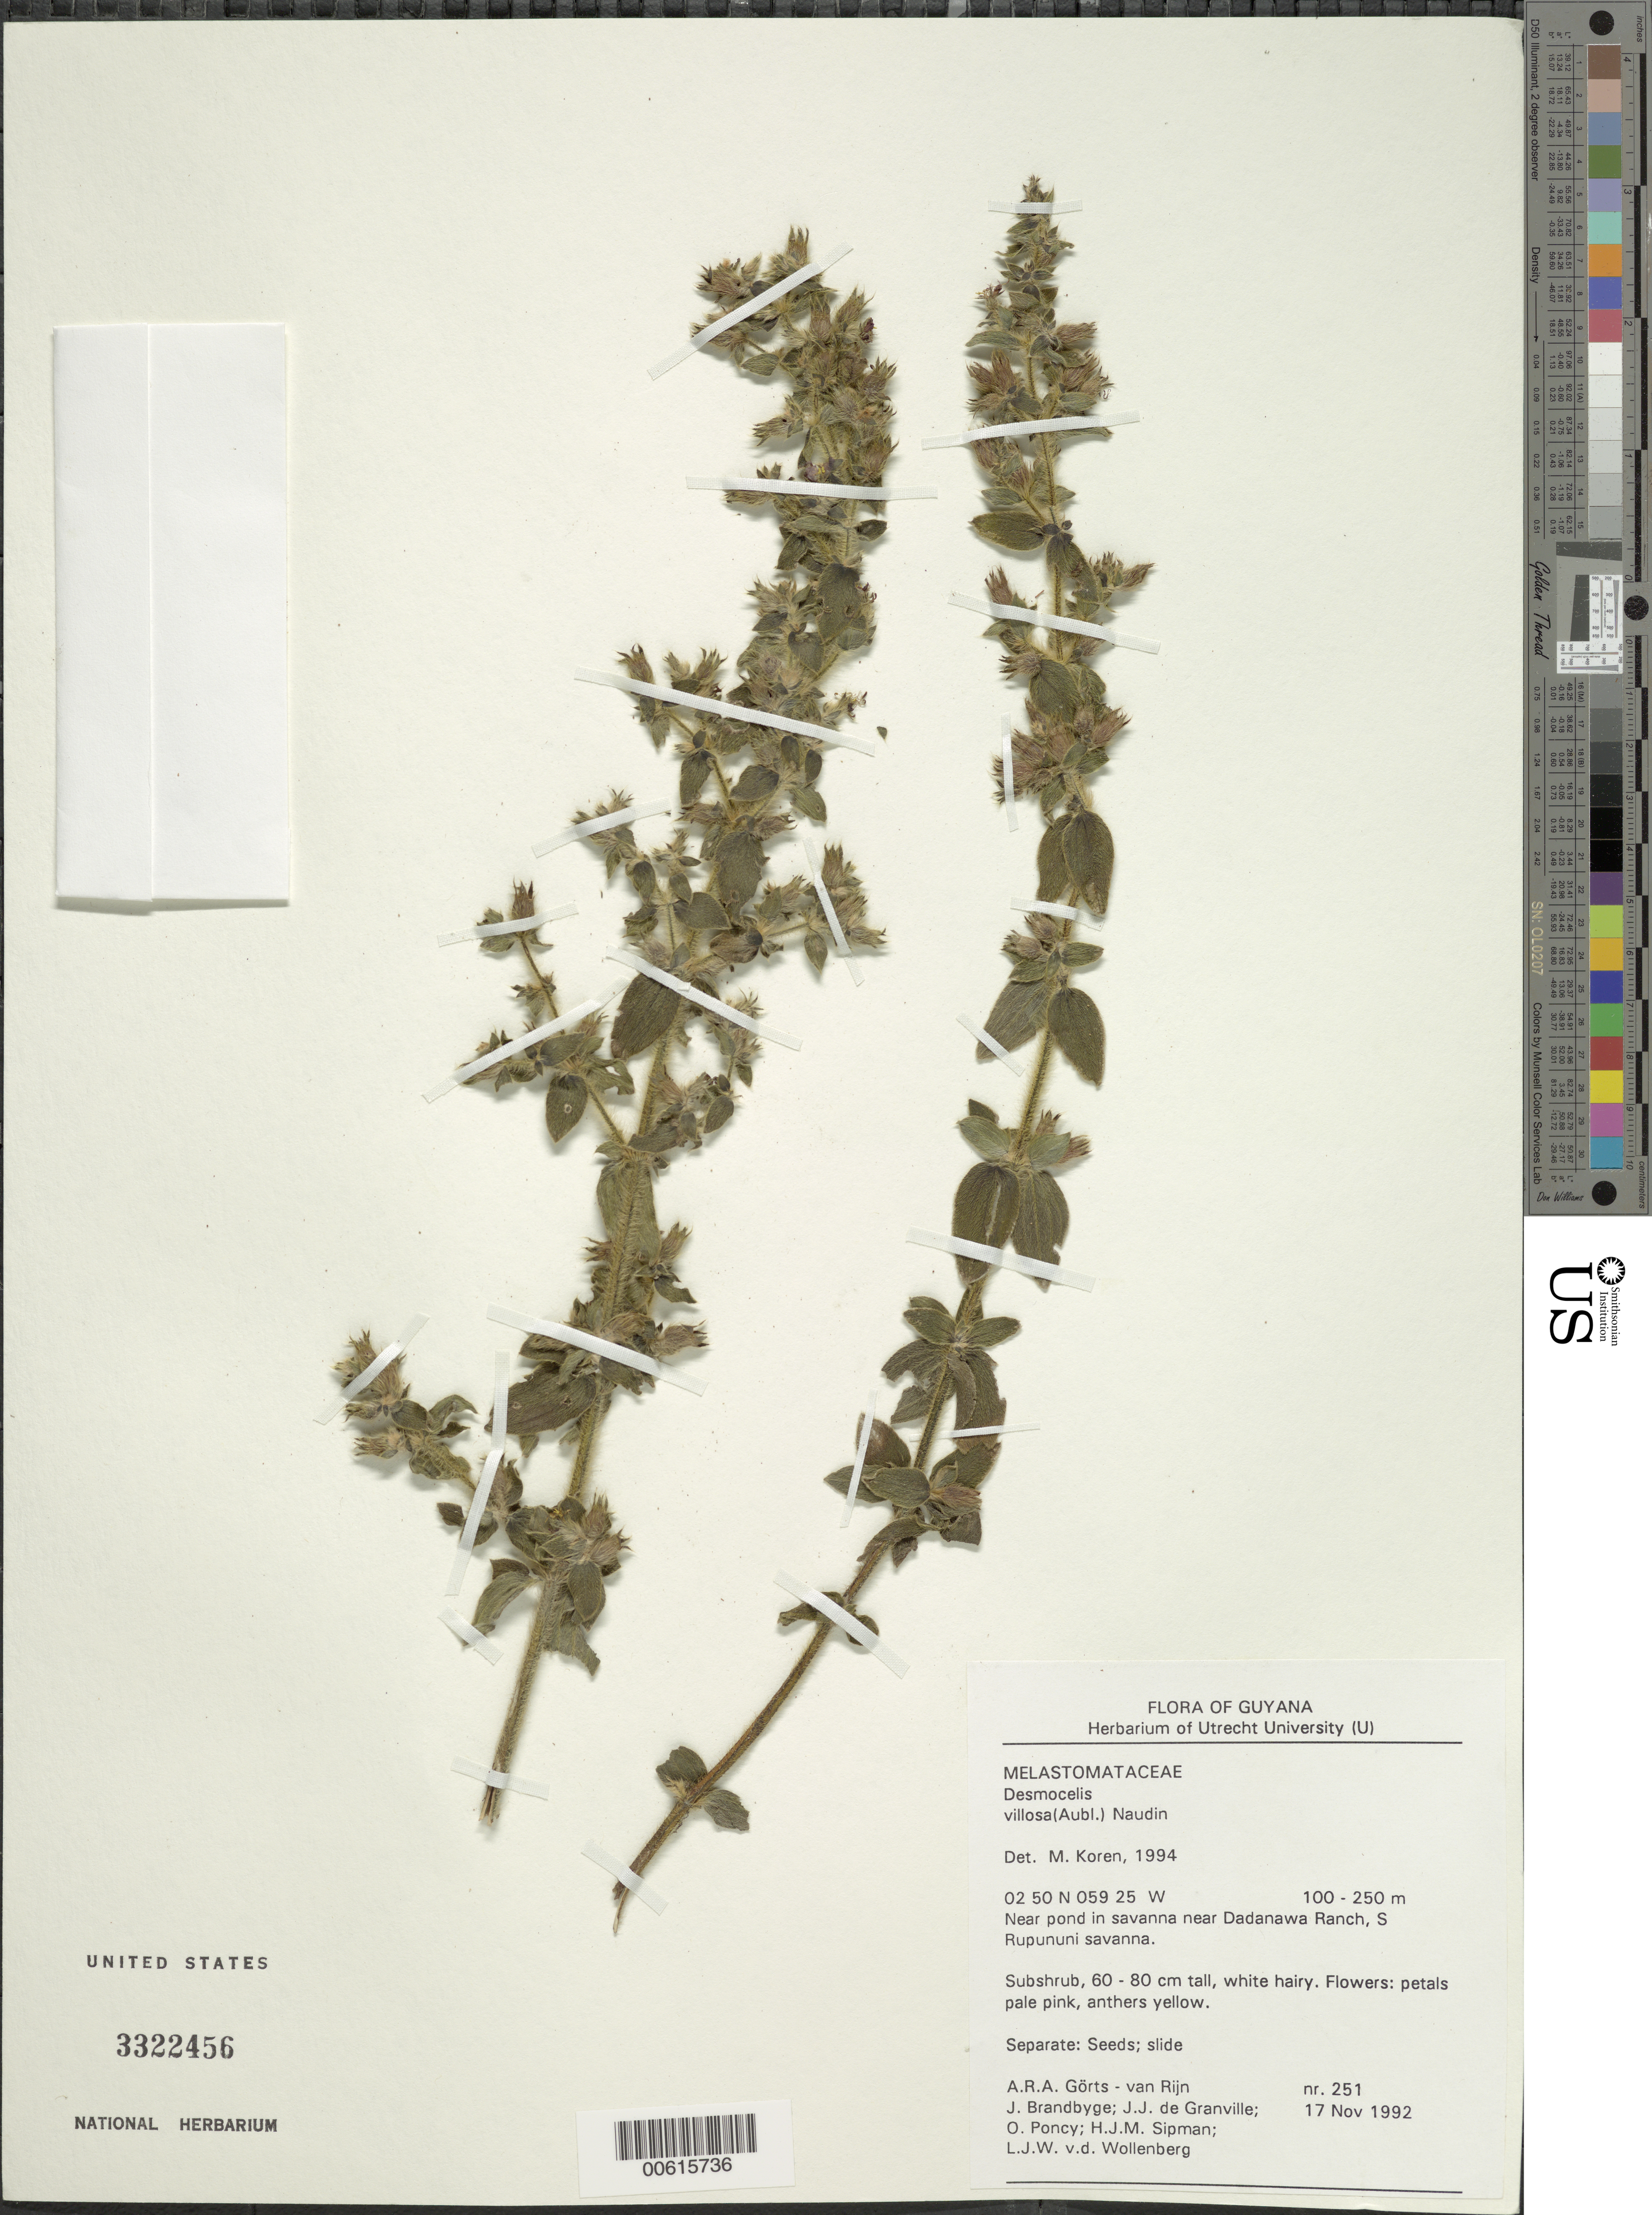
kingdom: Plantae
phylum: Tracheophyta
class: Magnoliopsida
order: Myrtales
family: Melastomataceae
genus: Desmoscelis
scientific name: Desmoscelis villosa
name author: (Aubl.) Naudin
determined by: Koren, M.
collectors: A. .R. A. Görts-van Rijn, J. Brandbyge, J.-J. de Granville, O. Poncy, H. J. M. Sipman & L. van der Wollenberg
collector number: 251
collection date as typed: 17-Nov-92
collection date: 1992-11-17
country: Guyana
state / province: U. Takutu-U. Essequibo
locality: Dadanawa Ranch, vic. Mt. Tawatawun, S. Rupununi Savanna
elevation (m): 100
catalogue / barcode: US 3322456